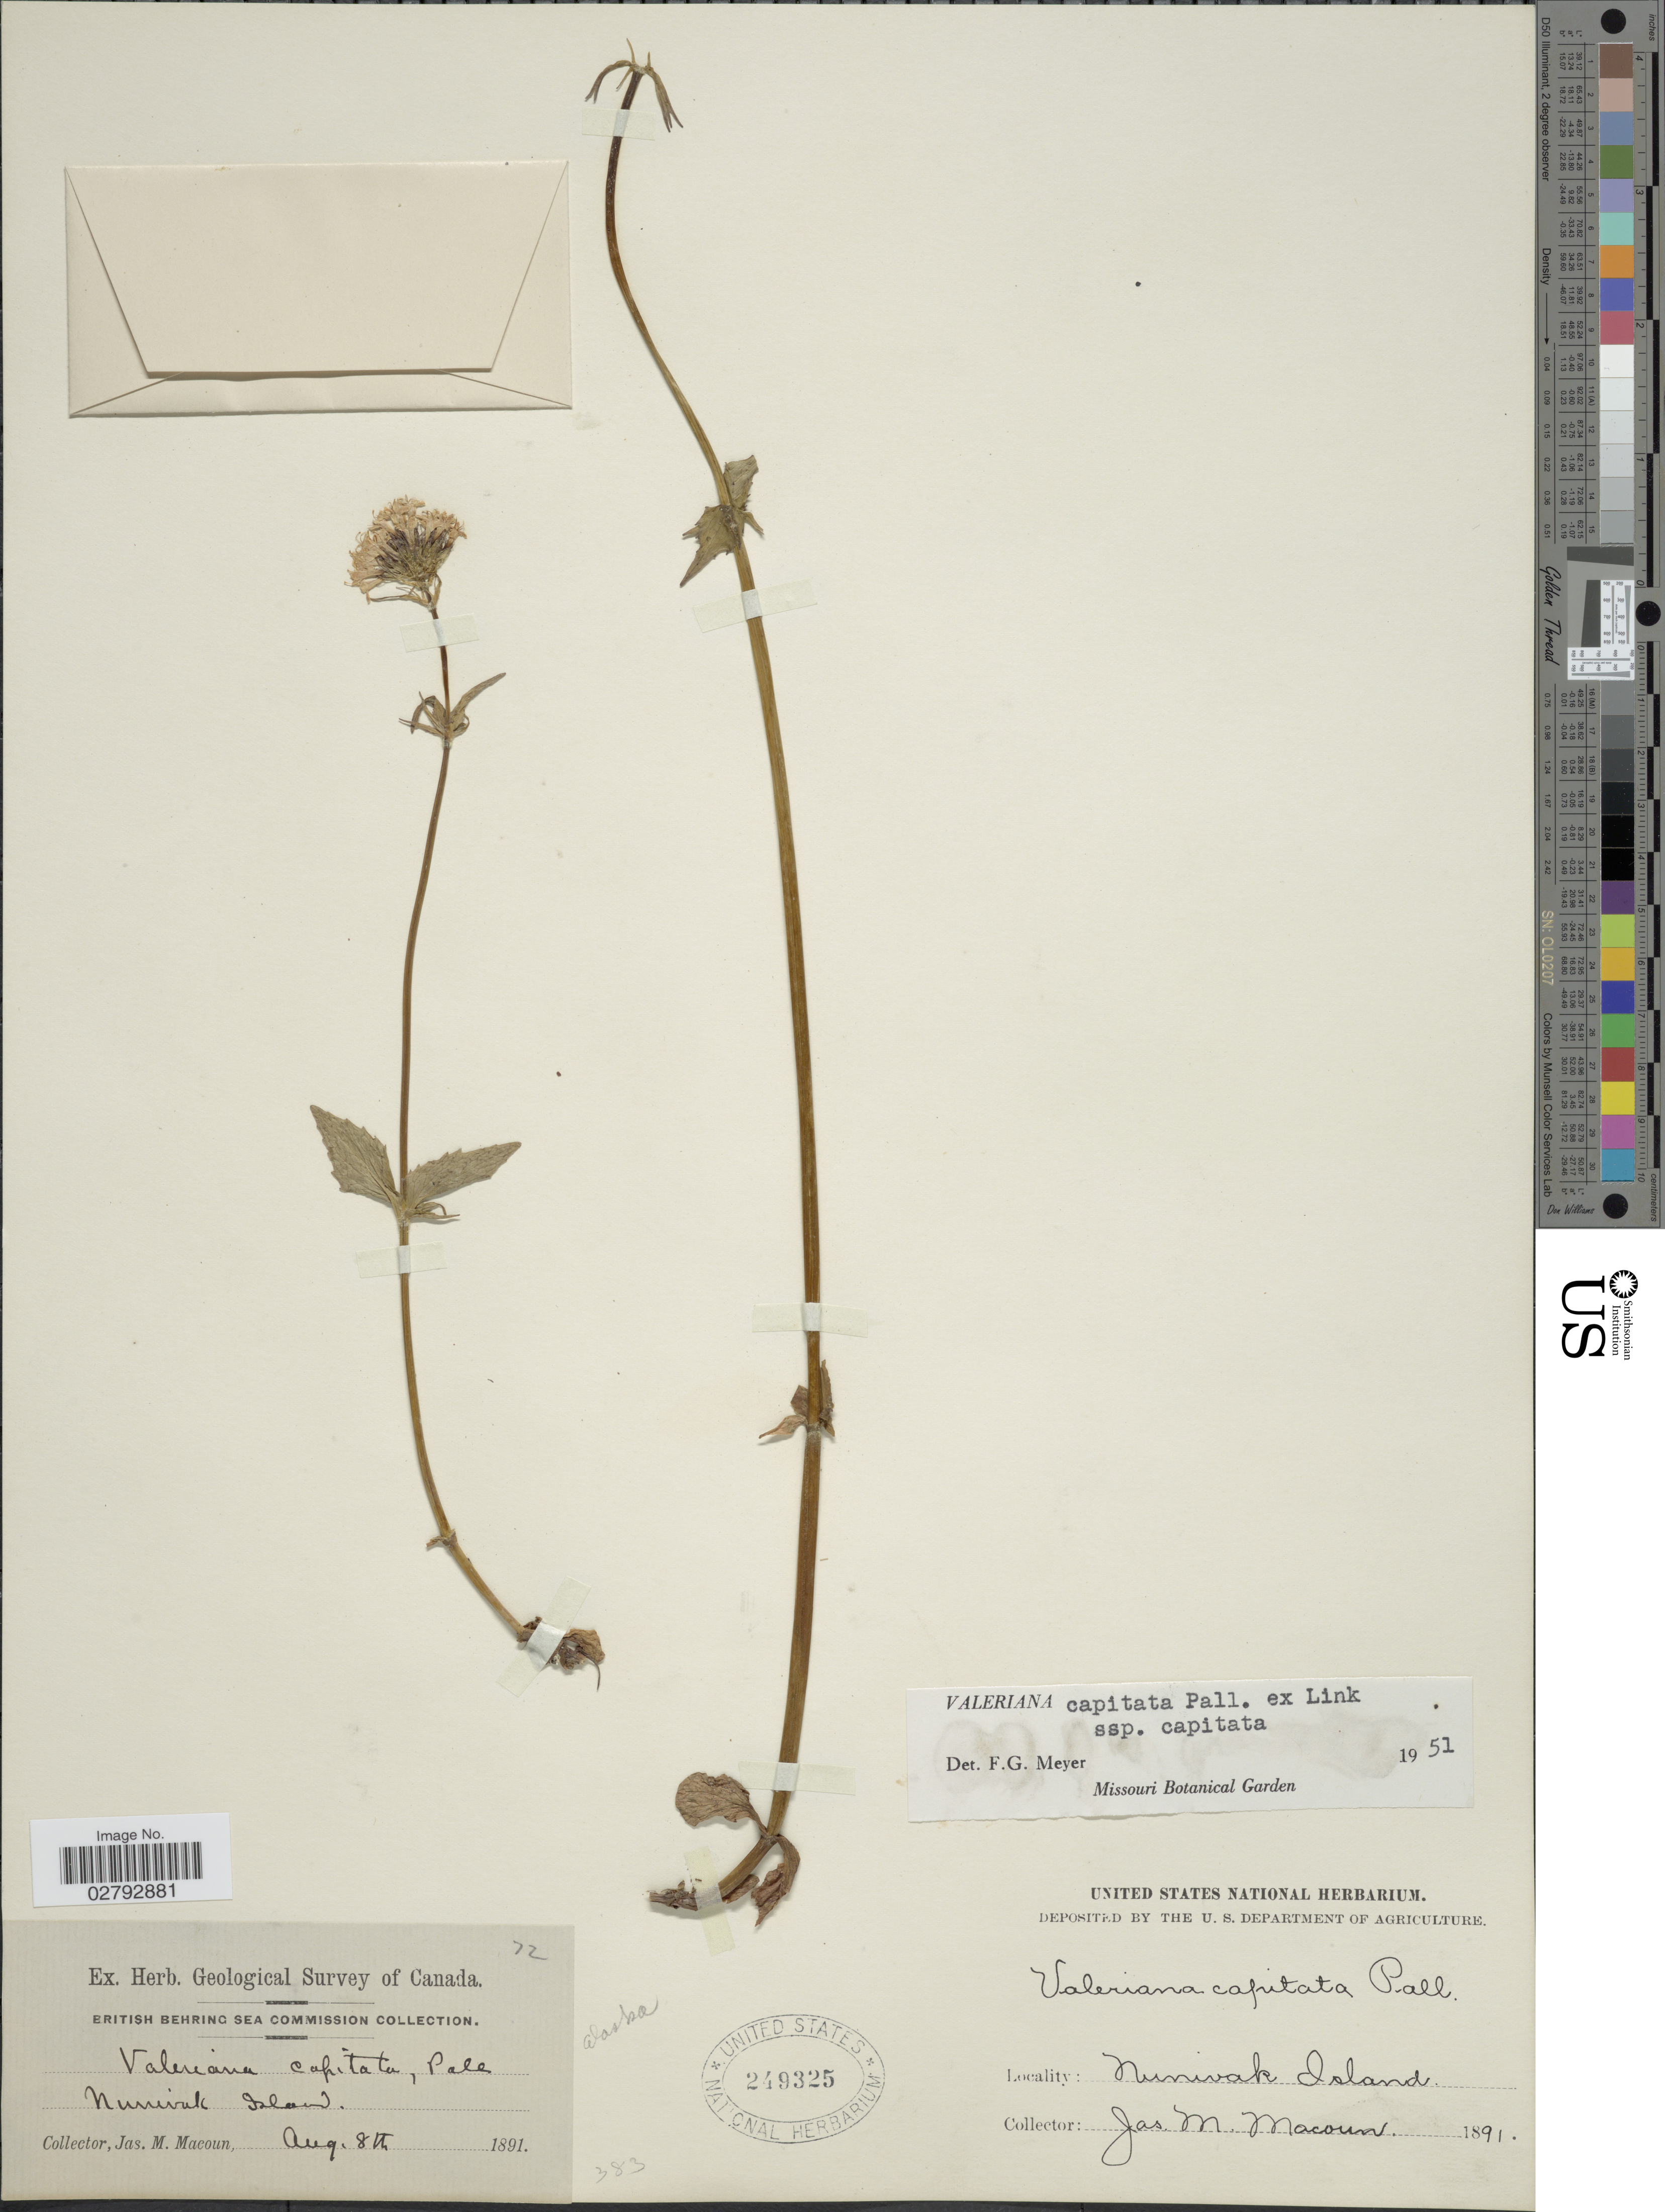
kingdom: Plantae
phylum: Tracheophyta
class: Magnoliopsida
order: Dipsacales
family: Caprifoliaceae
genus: Valeriana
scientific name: Valeriana capitata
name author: Link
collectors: J. M. Macoun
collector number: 72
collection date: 1891-08-08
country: United States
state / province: Alaska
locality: British Behring Sea. Nunivak Island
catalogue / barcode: US 249325